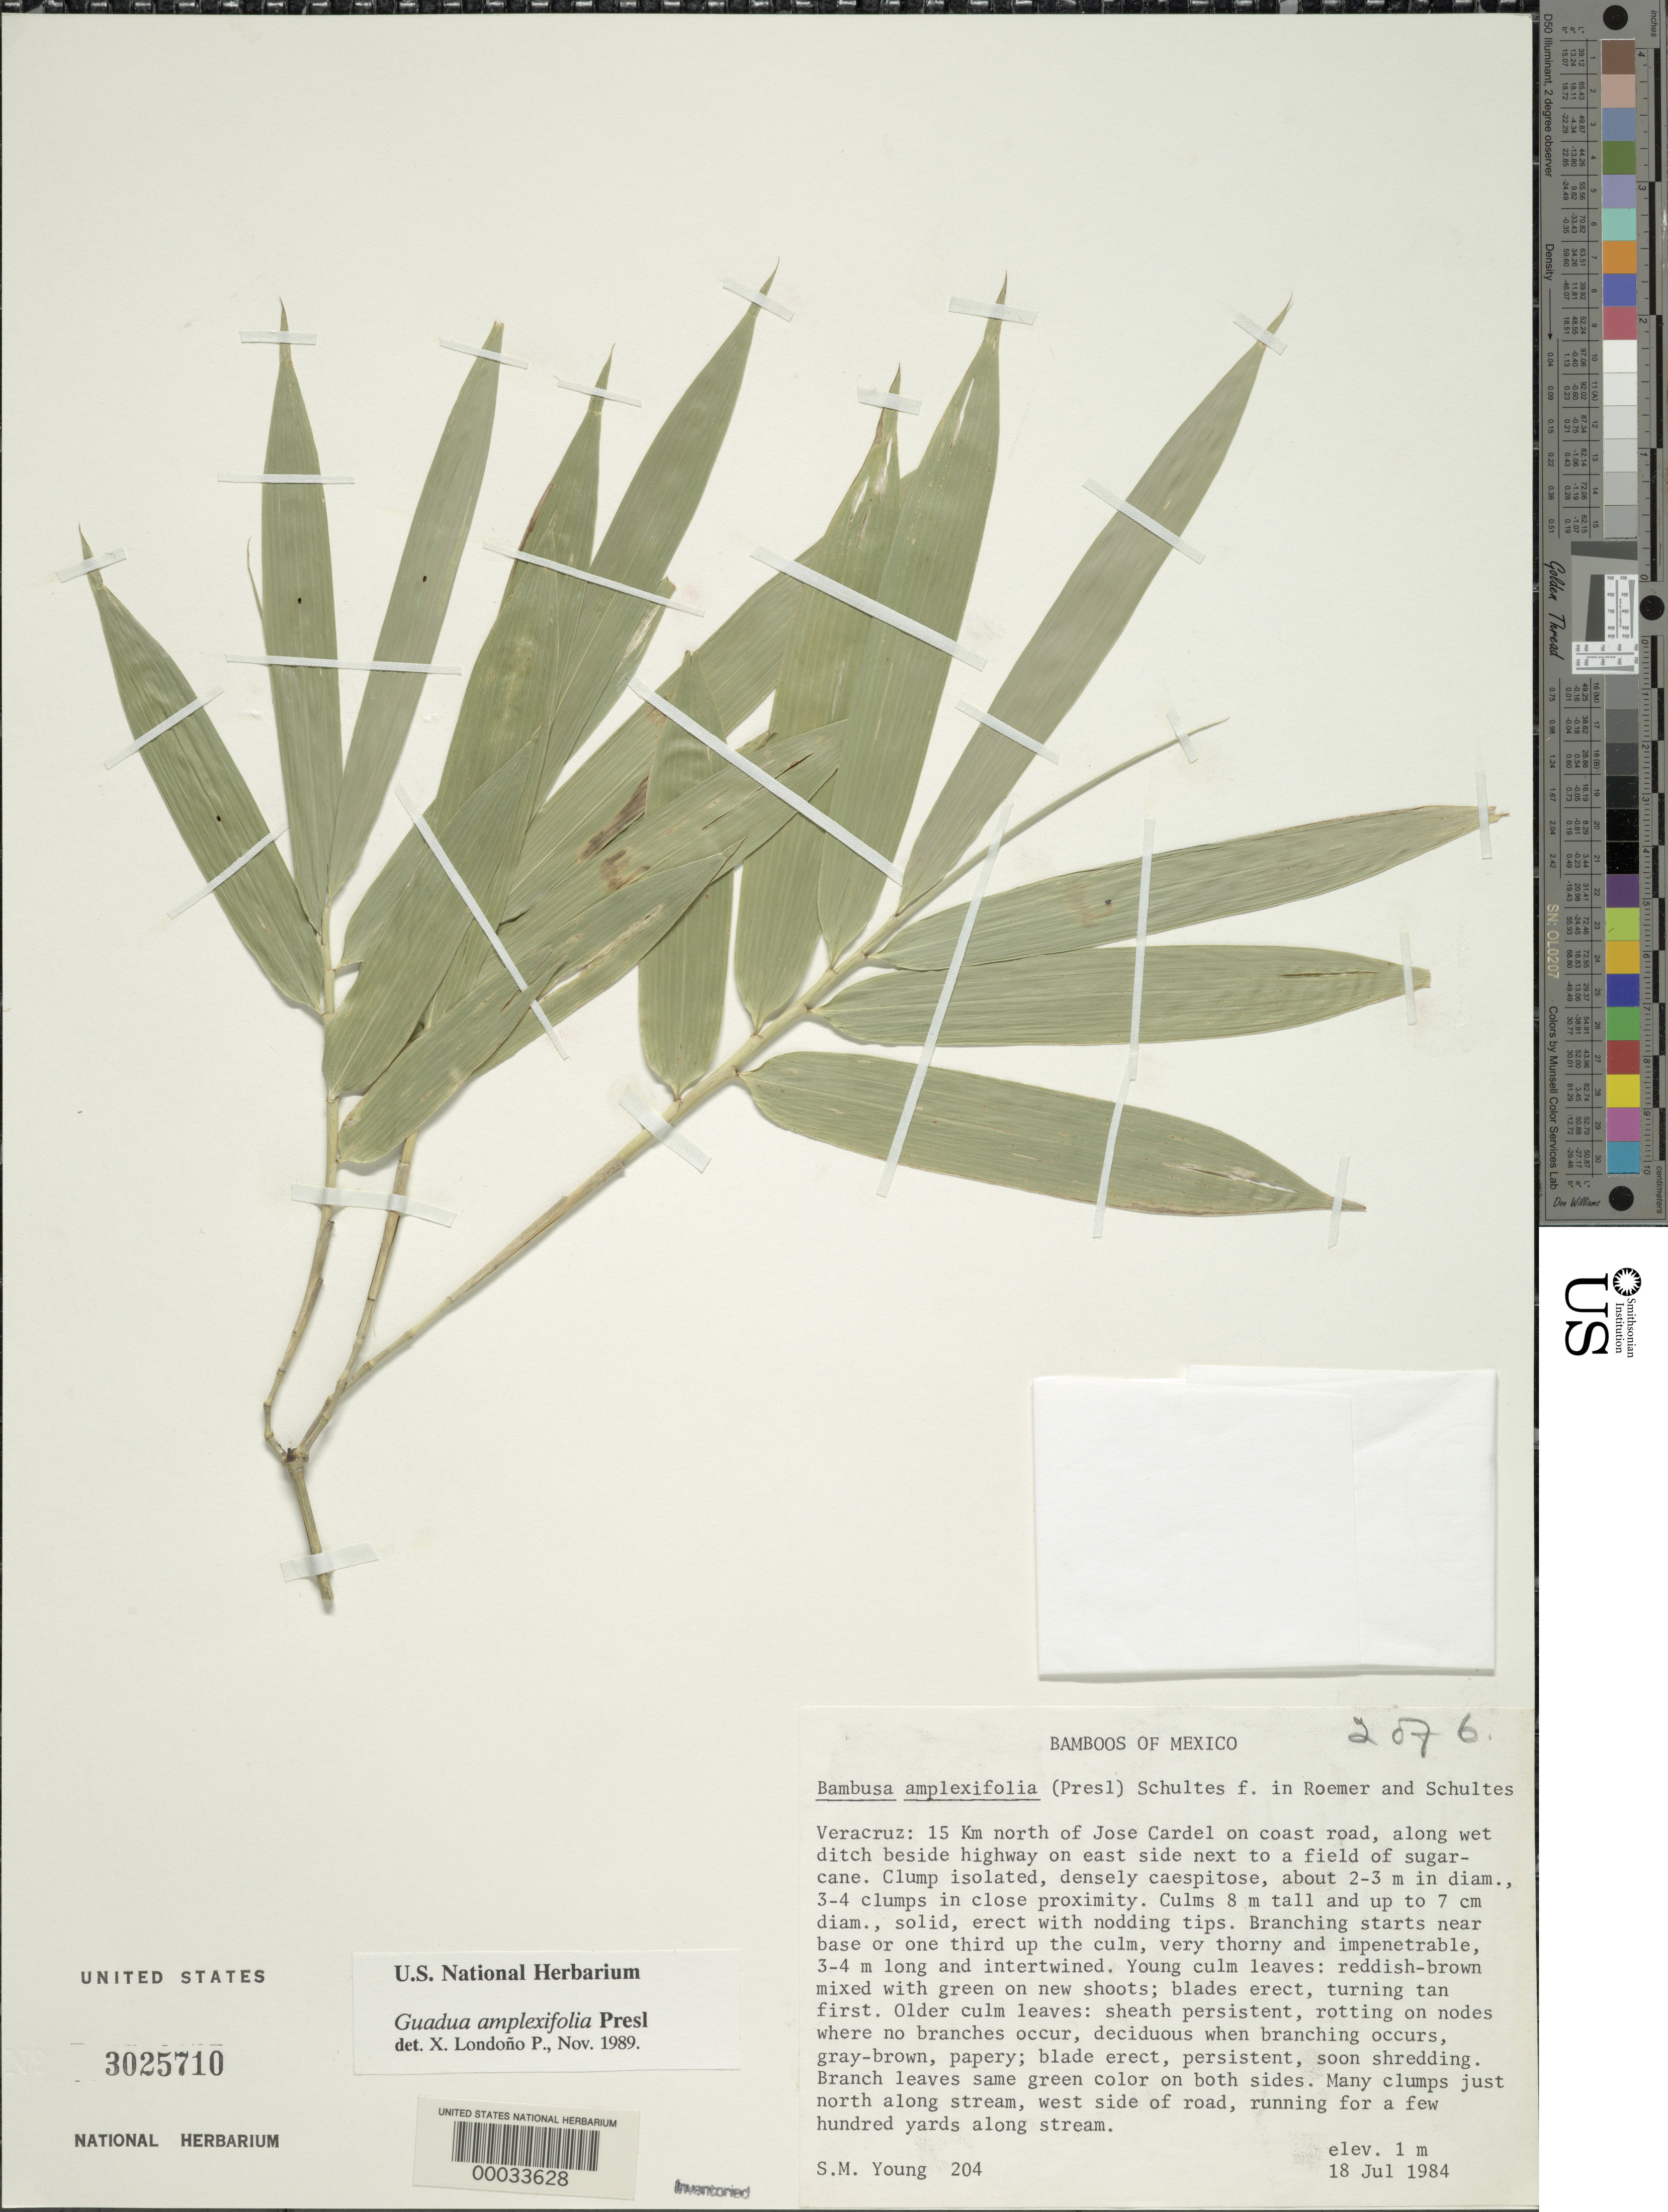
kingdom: Plantae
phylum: Tracheophyta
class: Liliopsida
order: Poales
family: Poaceae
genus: Guadua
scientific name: Guadua amplexifolia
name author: J. Presl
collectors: S. Young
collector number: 204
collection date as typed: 18 Jul 1984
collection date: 1984-07-18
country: Mexico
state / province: Veracruz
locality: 15 km N of Jose Cardel on coast road, along wet ditch beside highway on E side next to a field of sugar cane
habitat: Along a stream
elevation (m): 1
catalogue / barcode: US 3025710